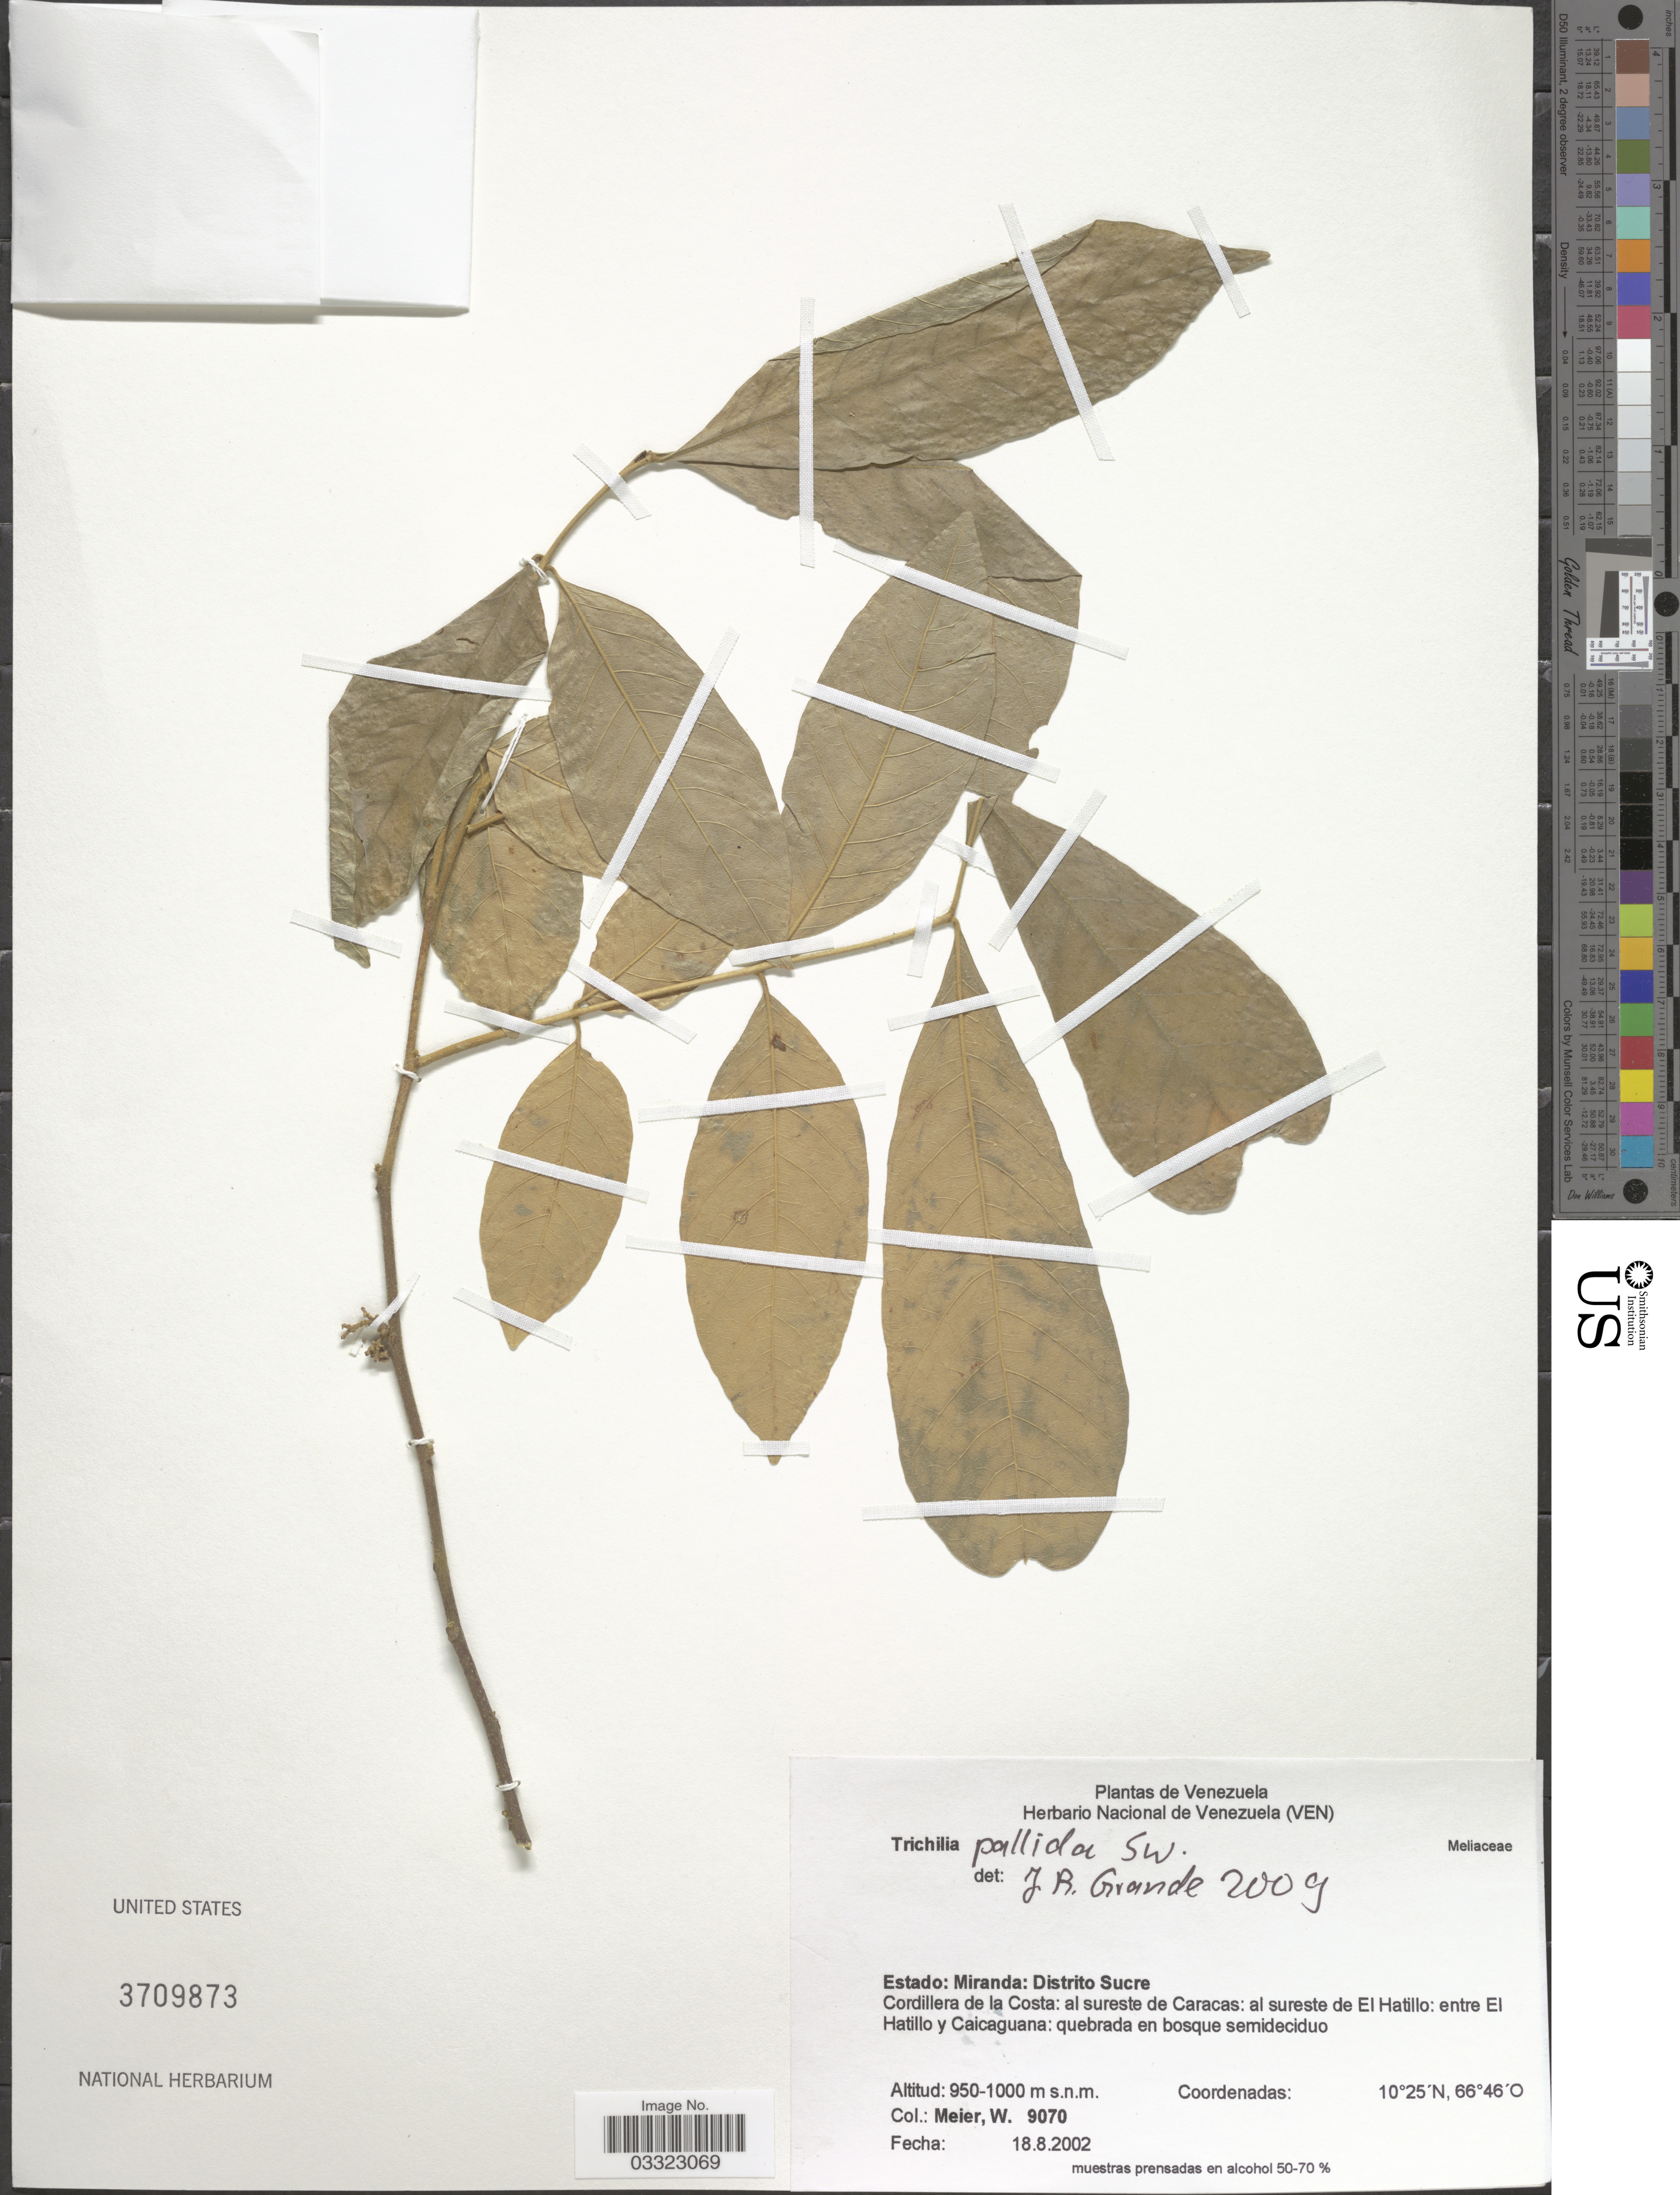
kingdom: Plantae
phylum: Tracheophyta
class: Magnoliopsida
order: Sapindales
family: Meliaceae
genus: Trichilia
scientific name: Trichilia pallida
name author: Sw.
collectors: W. Meier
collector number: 9070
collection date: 2002-08-18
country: Venezuela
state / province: Miranda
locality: Districto Sucre, Cordillera de la Costa; al sureste de Caracas: al sureste de El Hatillo: entre El Hatillo y Caicaguana.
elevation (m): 950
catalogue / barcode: US 3709873